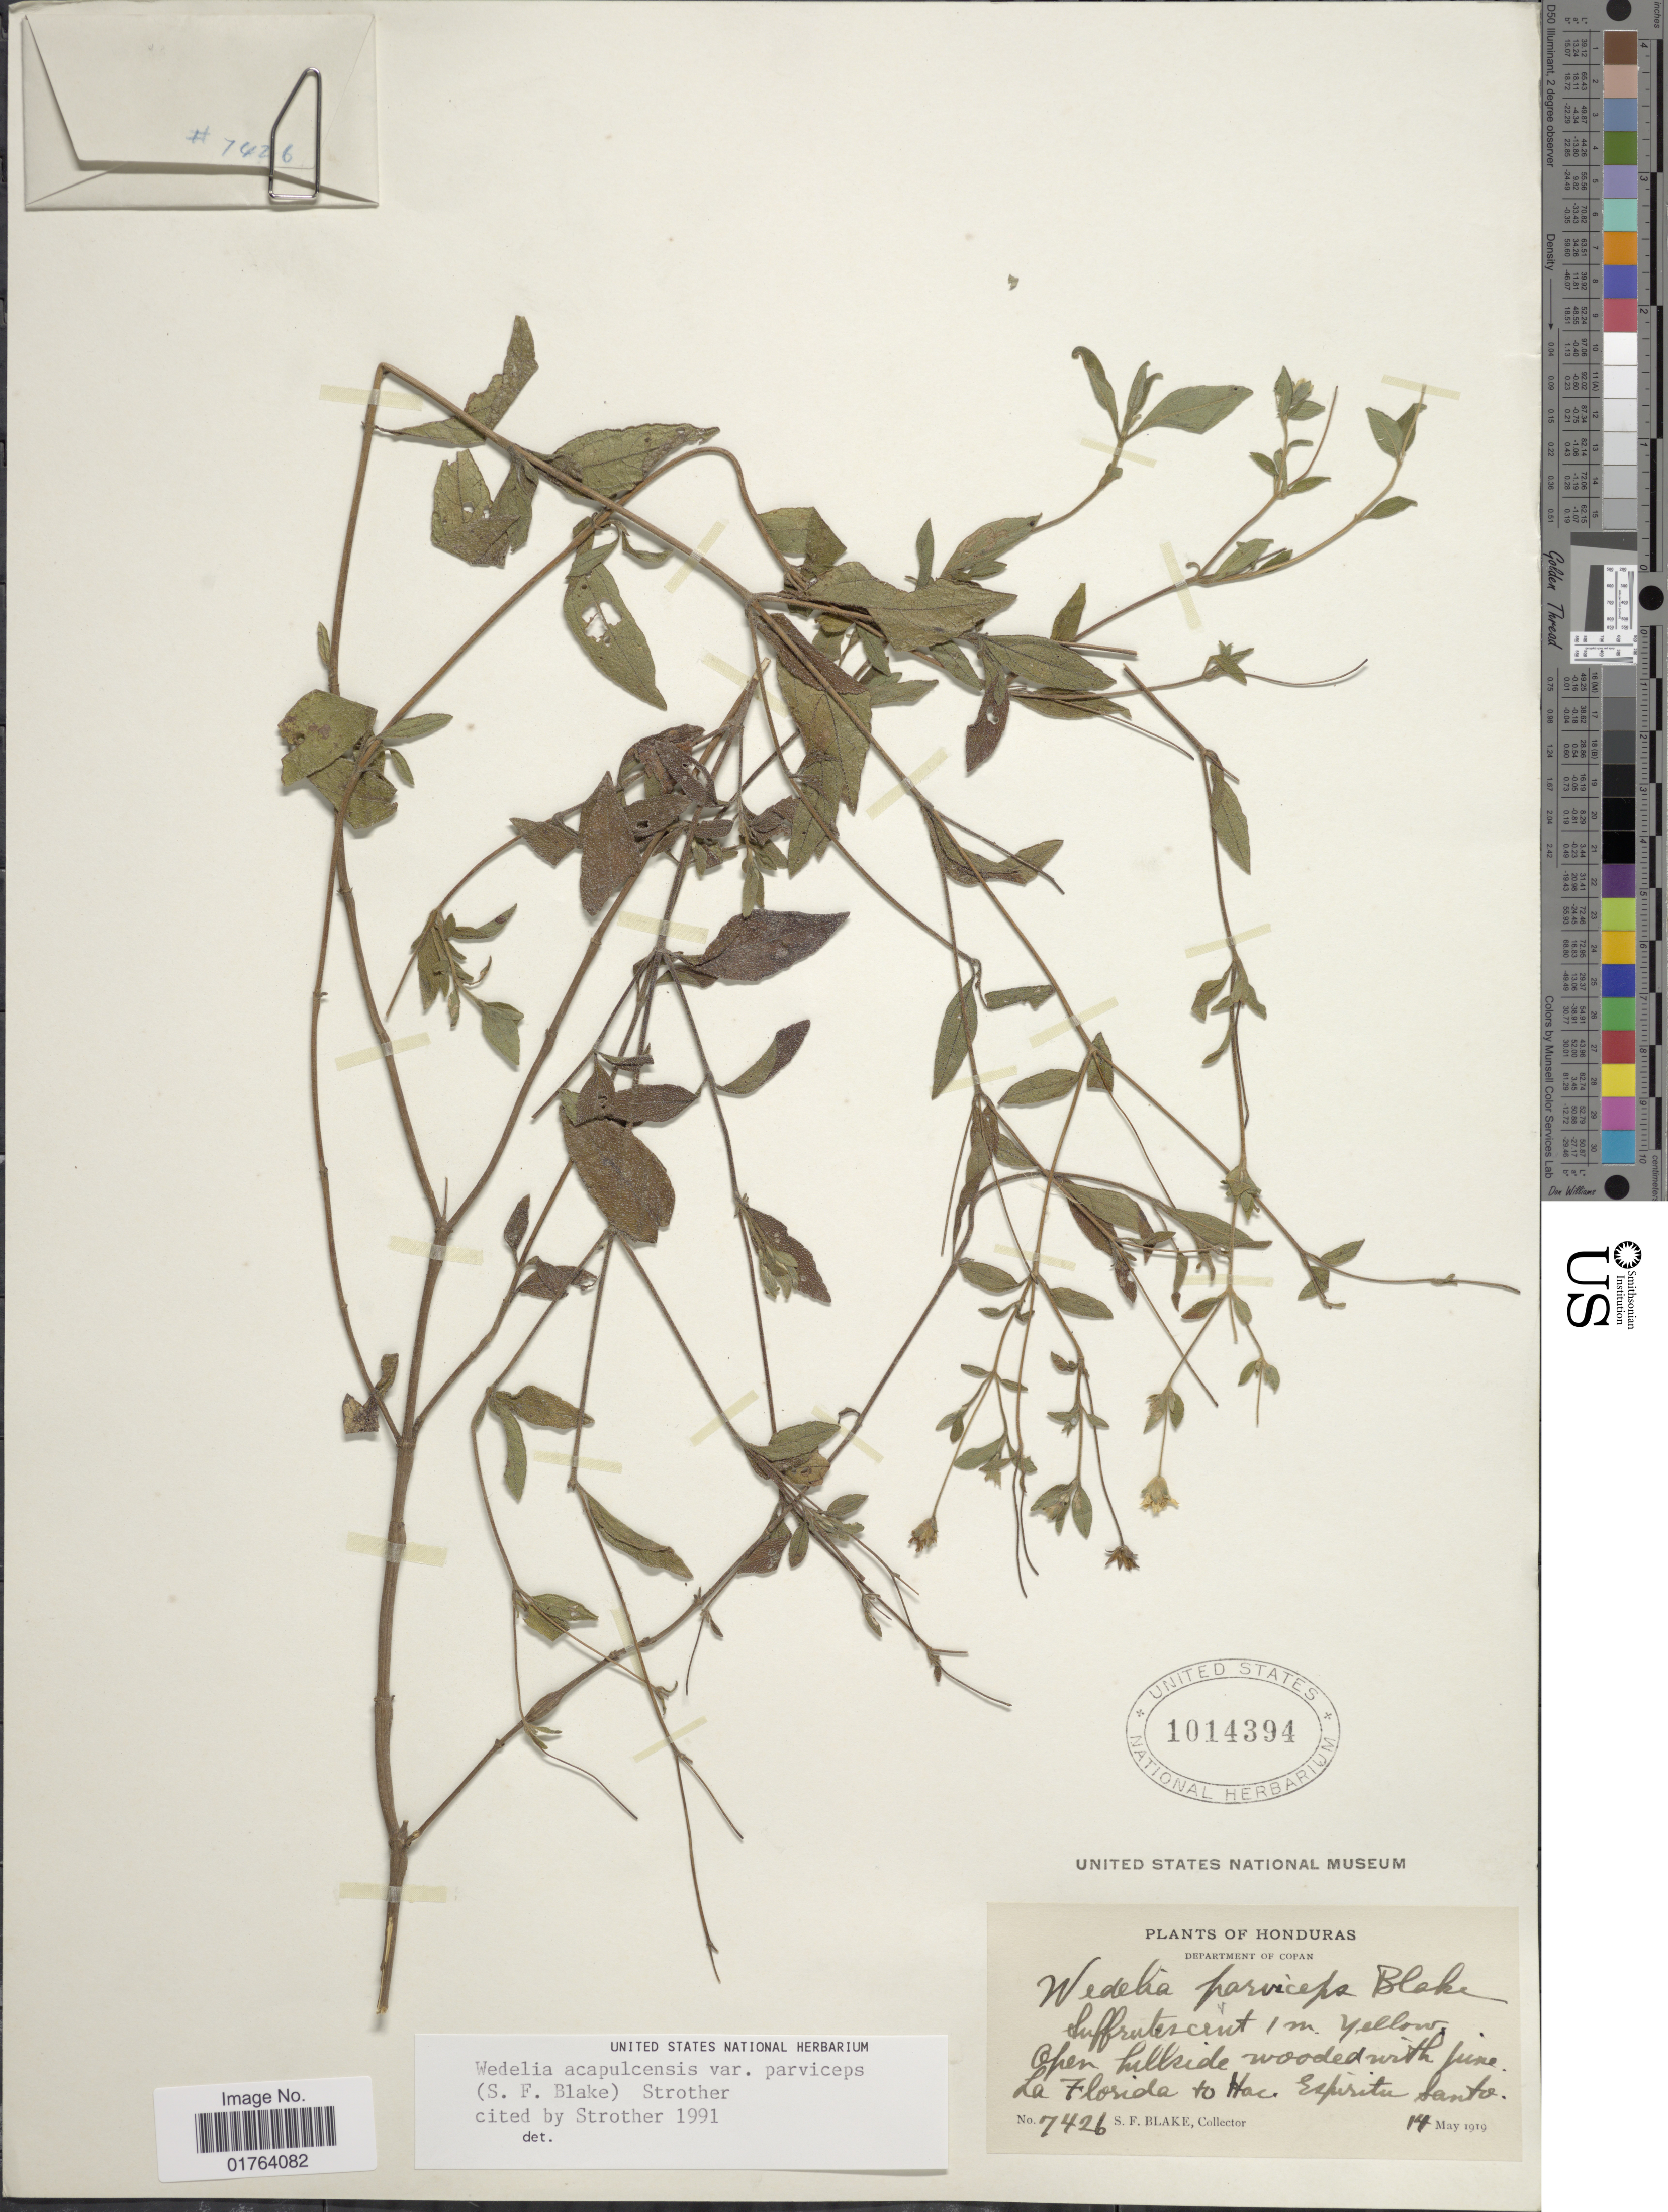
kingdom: Plantae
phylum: Tracheophyta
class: Magnoliopsida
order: Asterales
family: Asteraceae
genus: Wedelia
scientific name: Wedelia acapulcensis var. parviceps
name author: (S.F. Blake) Strother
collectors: S. Blake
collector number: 7426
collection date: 1919-05-14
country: Honduras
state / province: Copán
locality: Open hillside wooded with june. La Florida to Hac. Espirita Santo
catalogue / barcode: US 1014394